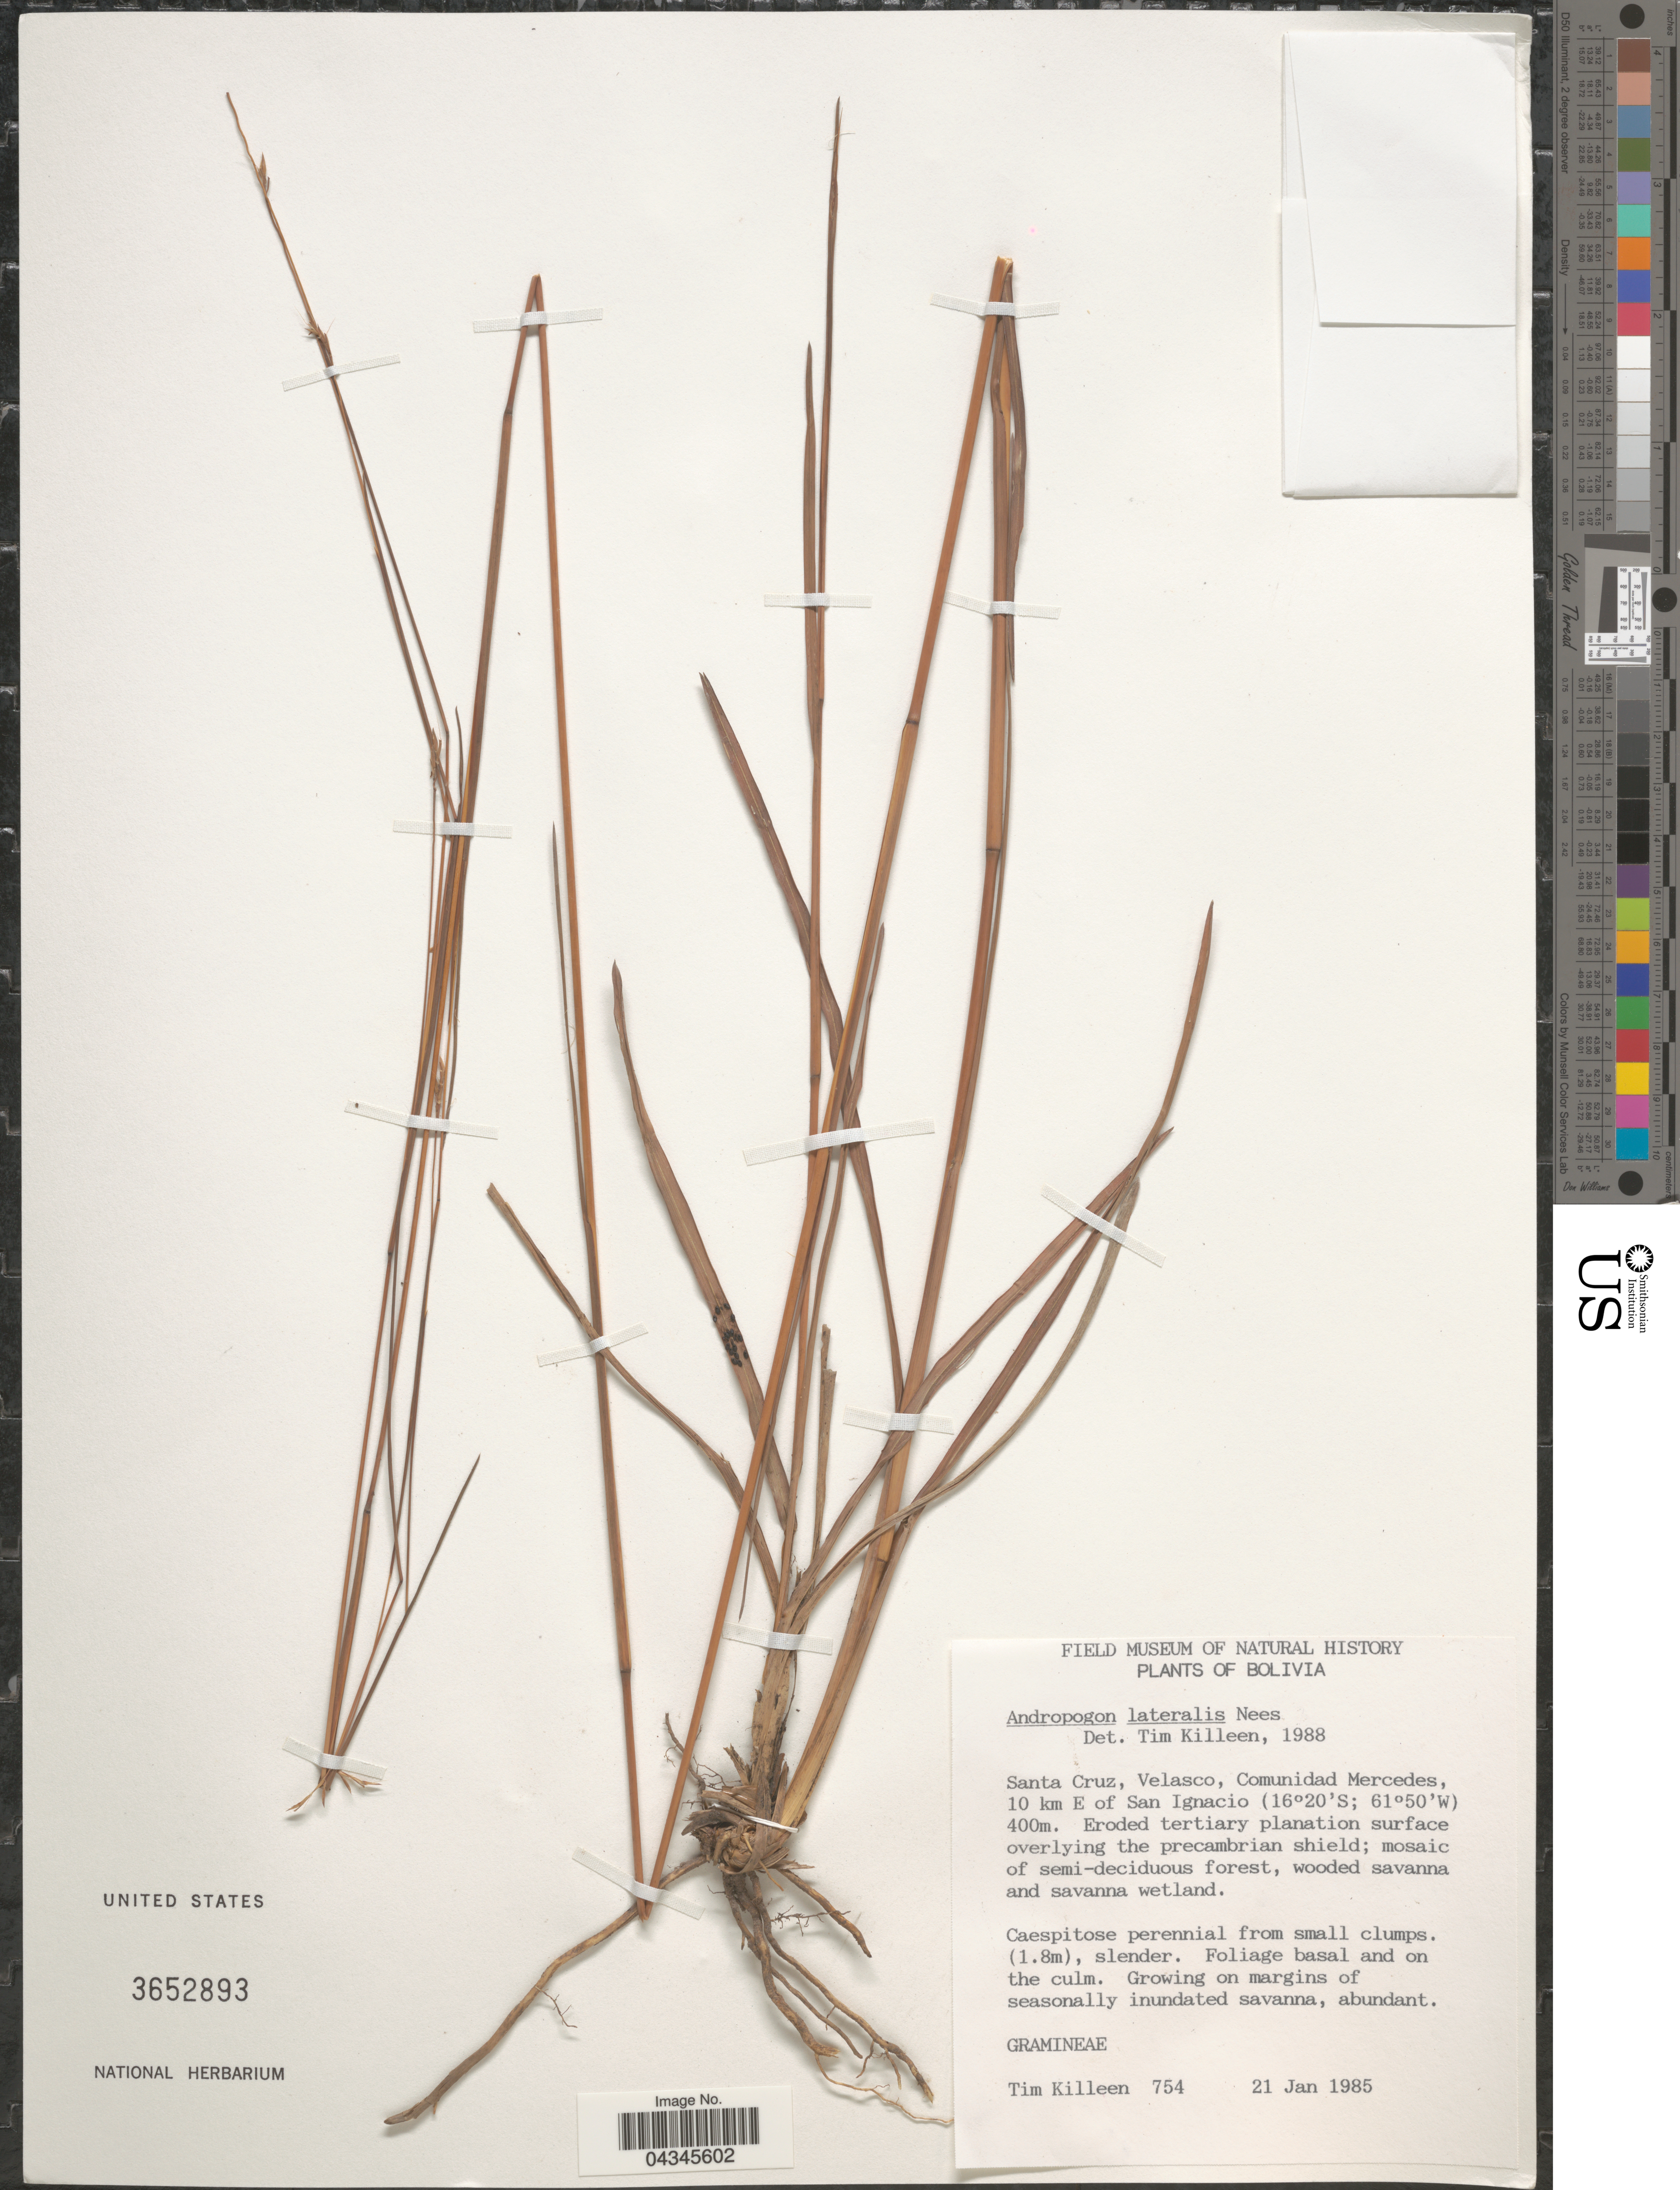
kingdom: Plantae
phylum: Tracheophyta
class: Liliopsida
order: Poales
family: Poaceae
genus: Andropogon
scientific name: Andropogon lateralis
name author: Nees in Mart.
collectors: T. J. Killeen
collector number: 754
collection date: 1985-01-21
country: Bolivia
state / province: Santa Cruz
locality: Velasco, Comunidad Mercedes, 10 km E of San Ignacio.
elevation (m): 400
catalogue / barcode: US 3652893